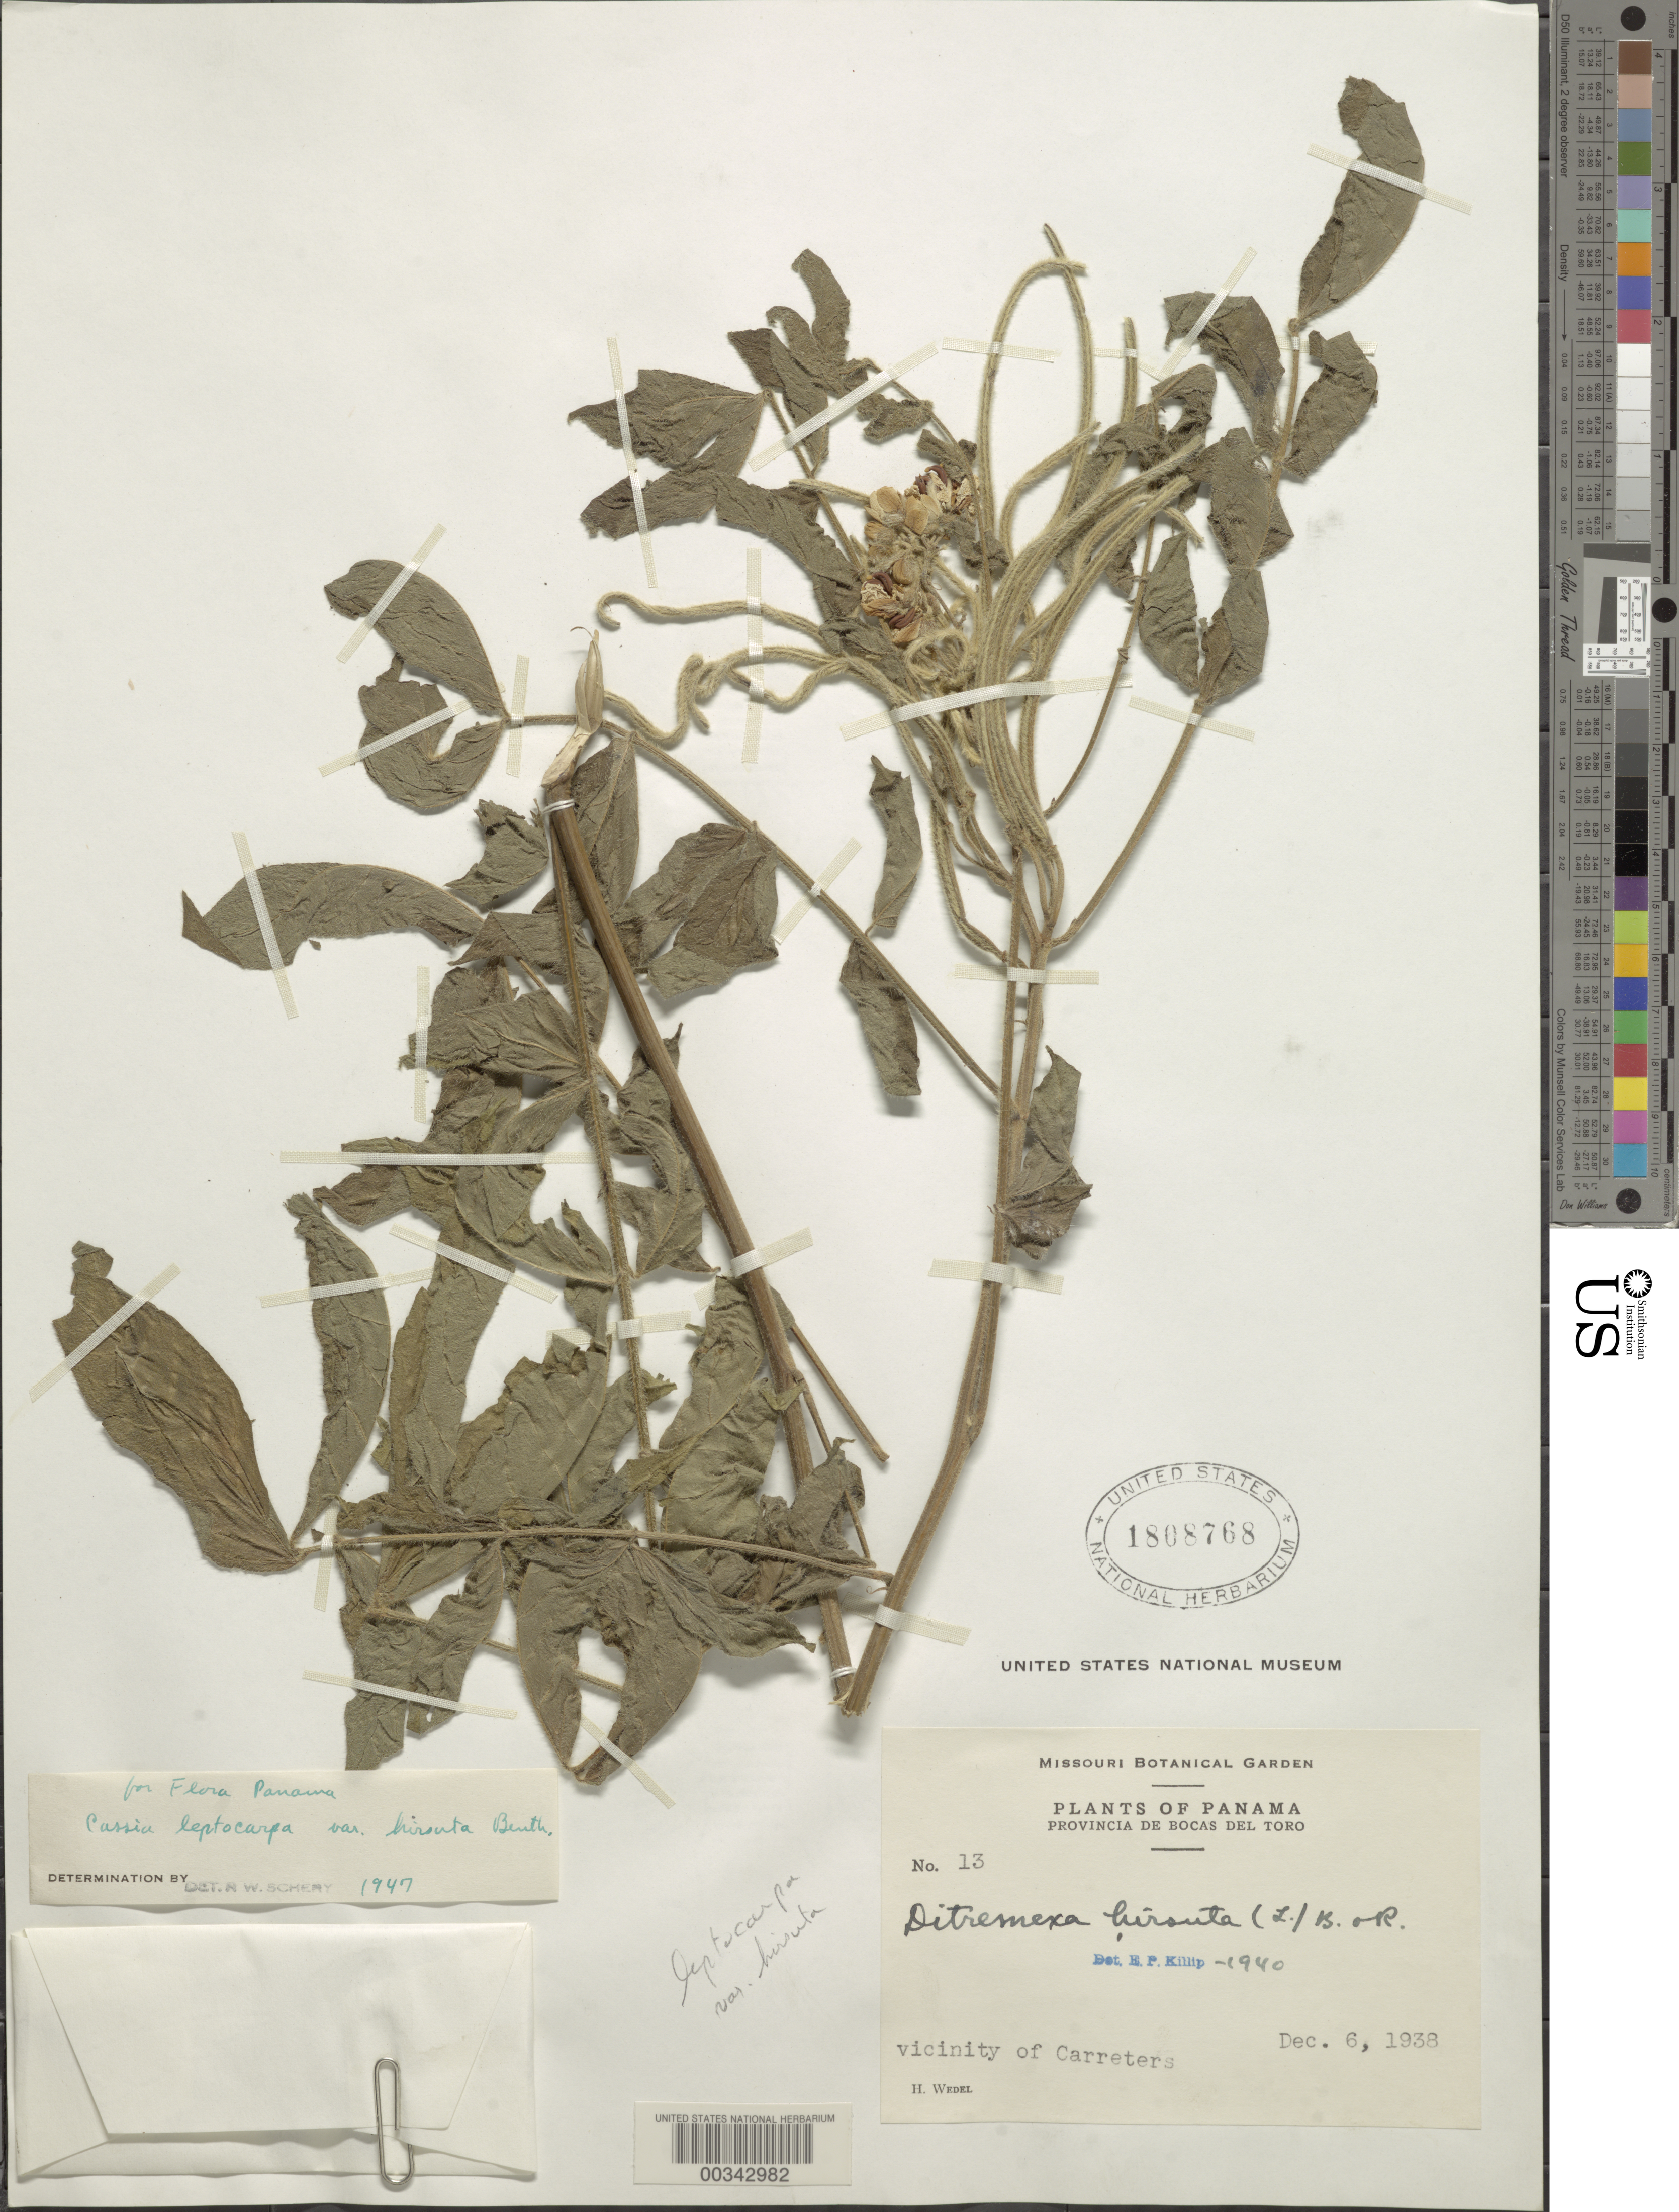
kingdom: Plantae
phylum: Tracheophyta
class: Magnoliopsida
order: Fabales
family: Fabaceae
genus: Senna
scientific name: Senna hirsuta var. leptocarpa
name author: (Benth.) H.S. Irwin & Barneby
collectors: H. von Wedel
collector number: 13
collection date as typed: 06 Dec 1938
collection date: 1938-12-06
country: Panama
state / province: Bocas del Toro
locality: Vicinity of Carreters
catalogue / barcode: US 1808768